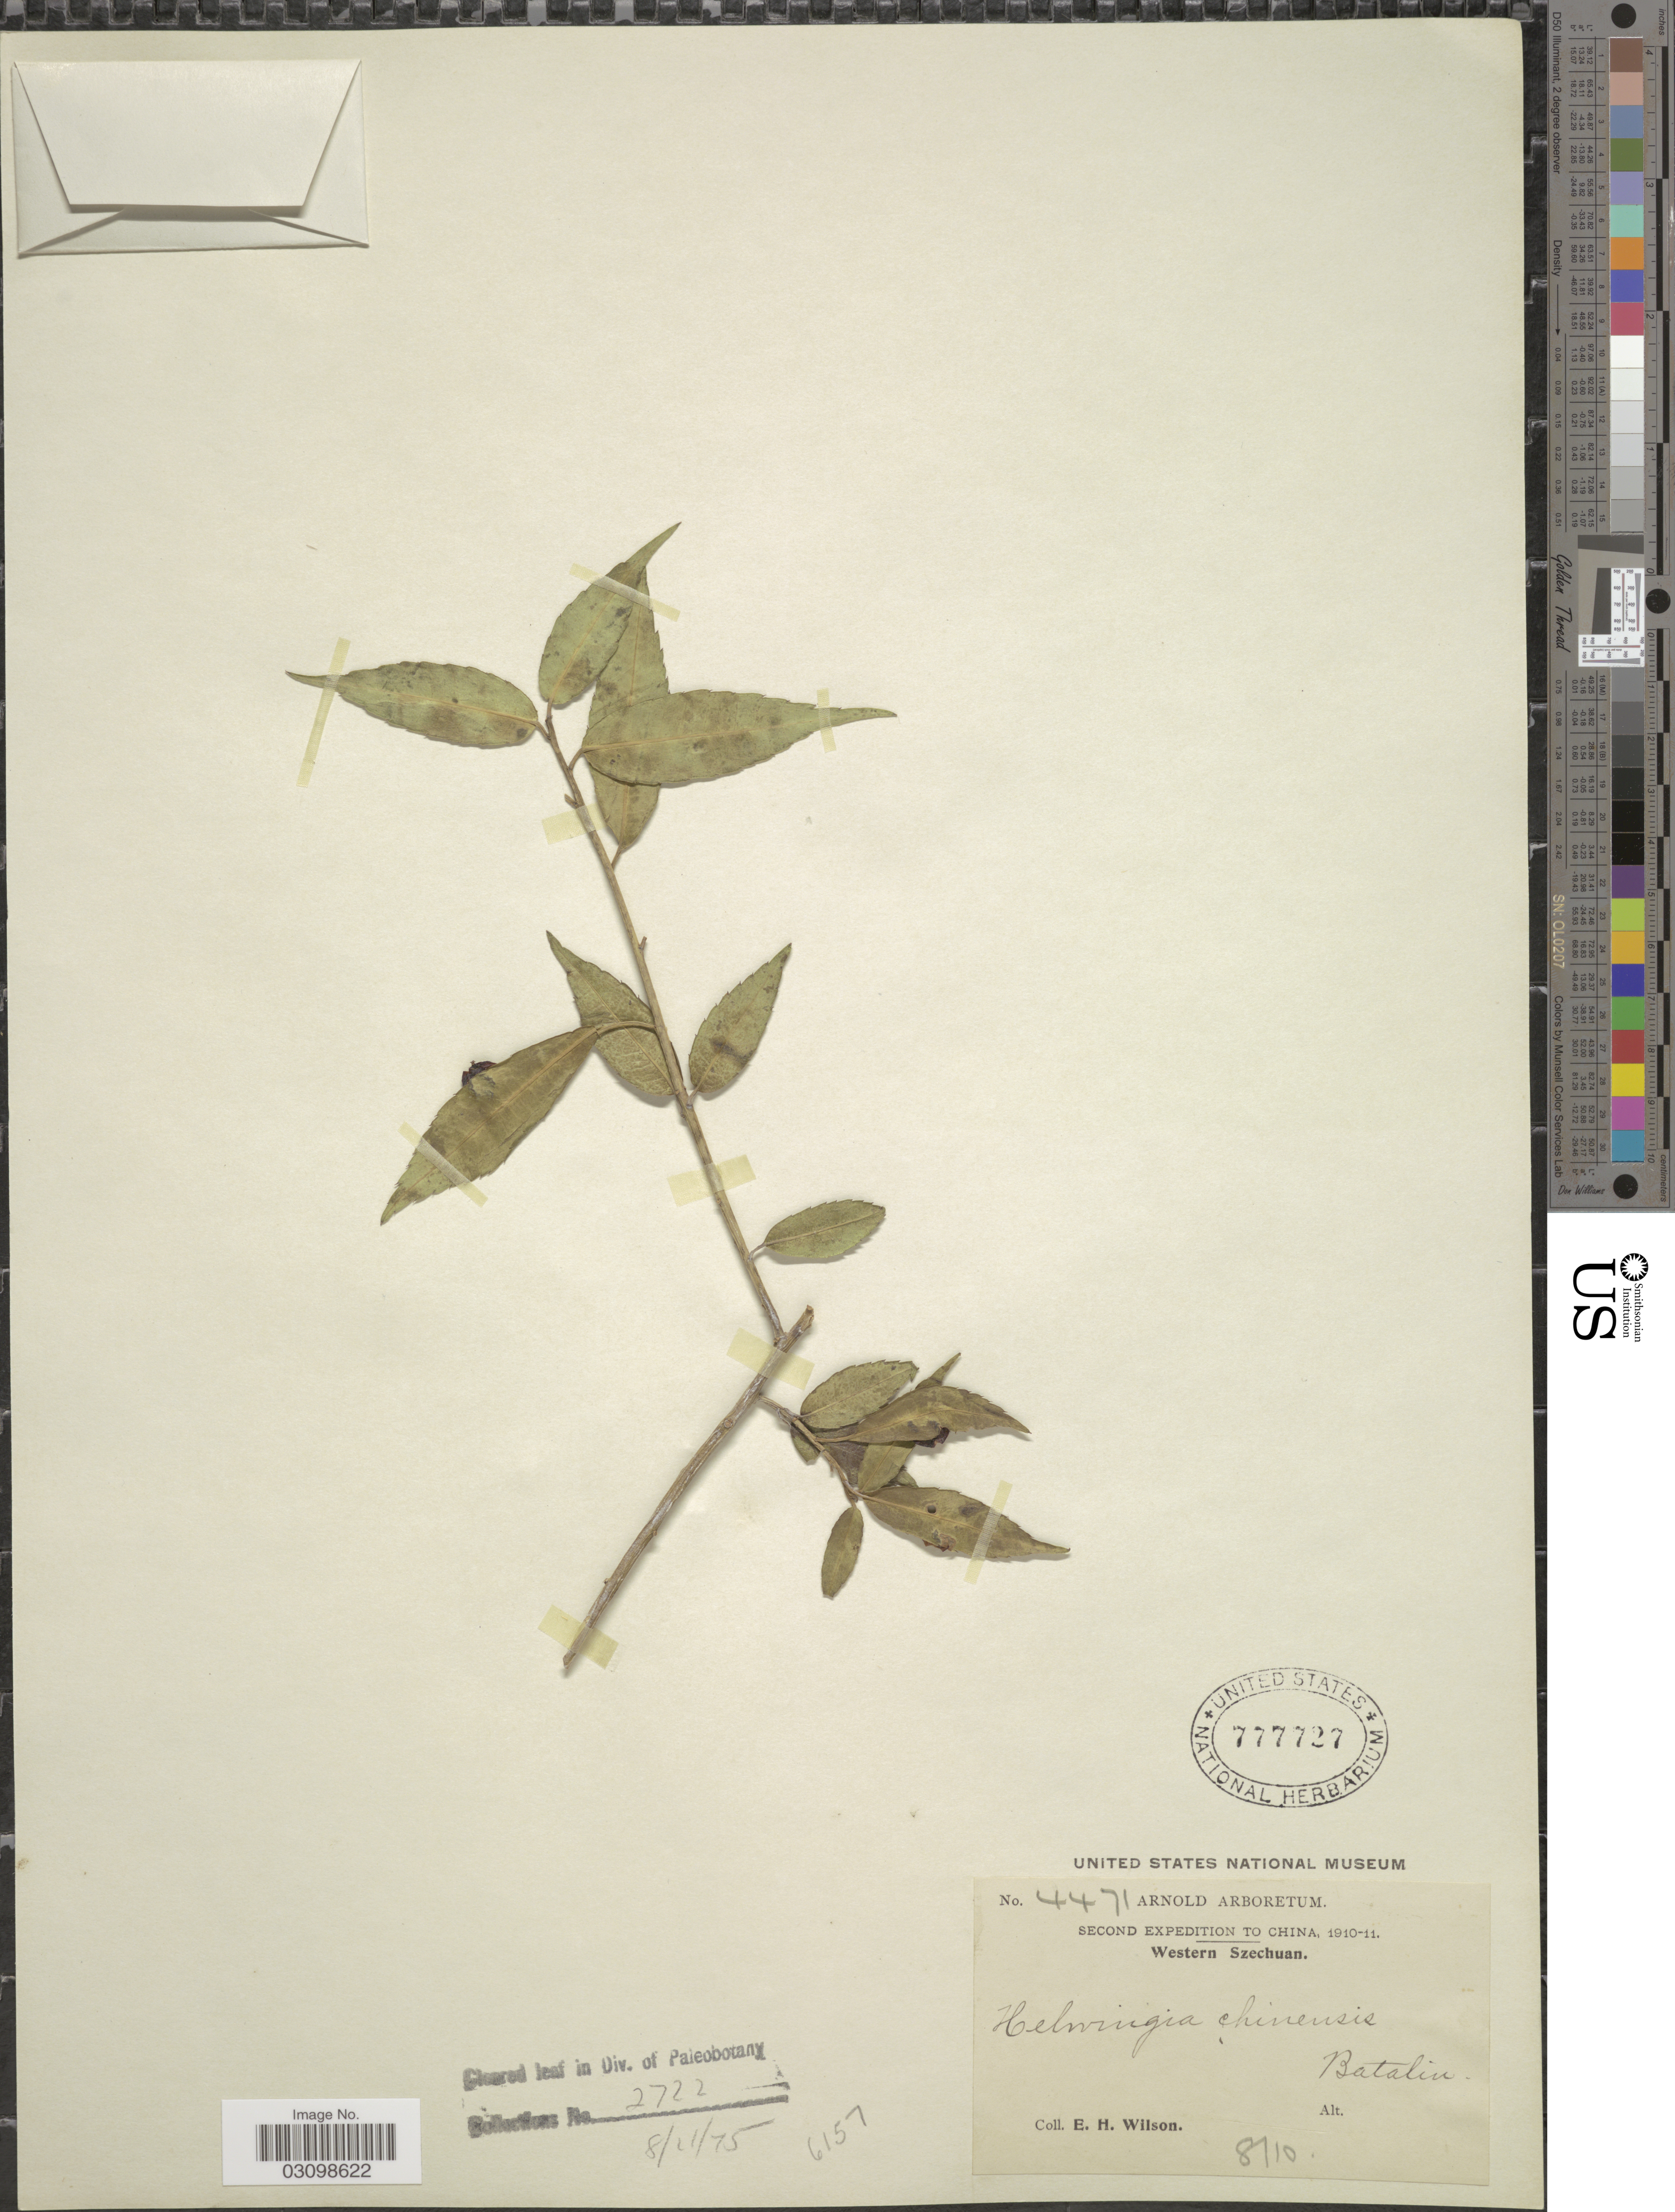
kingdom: Plantae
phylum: Tracheophyta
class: Magnoliopsida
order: Aquifoliales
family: Helwingiaceae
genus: Helwingia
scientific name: Helwingia chinensis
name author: Batalin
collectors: E. Wilson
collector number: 4471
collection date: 1910-08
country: China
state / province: Sichuan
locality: Western Szechuan. Batalin.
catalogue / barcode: US 777727